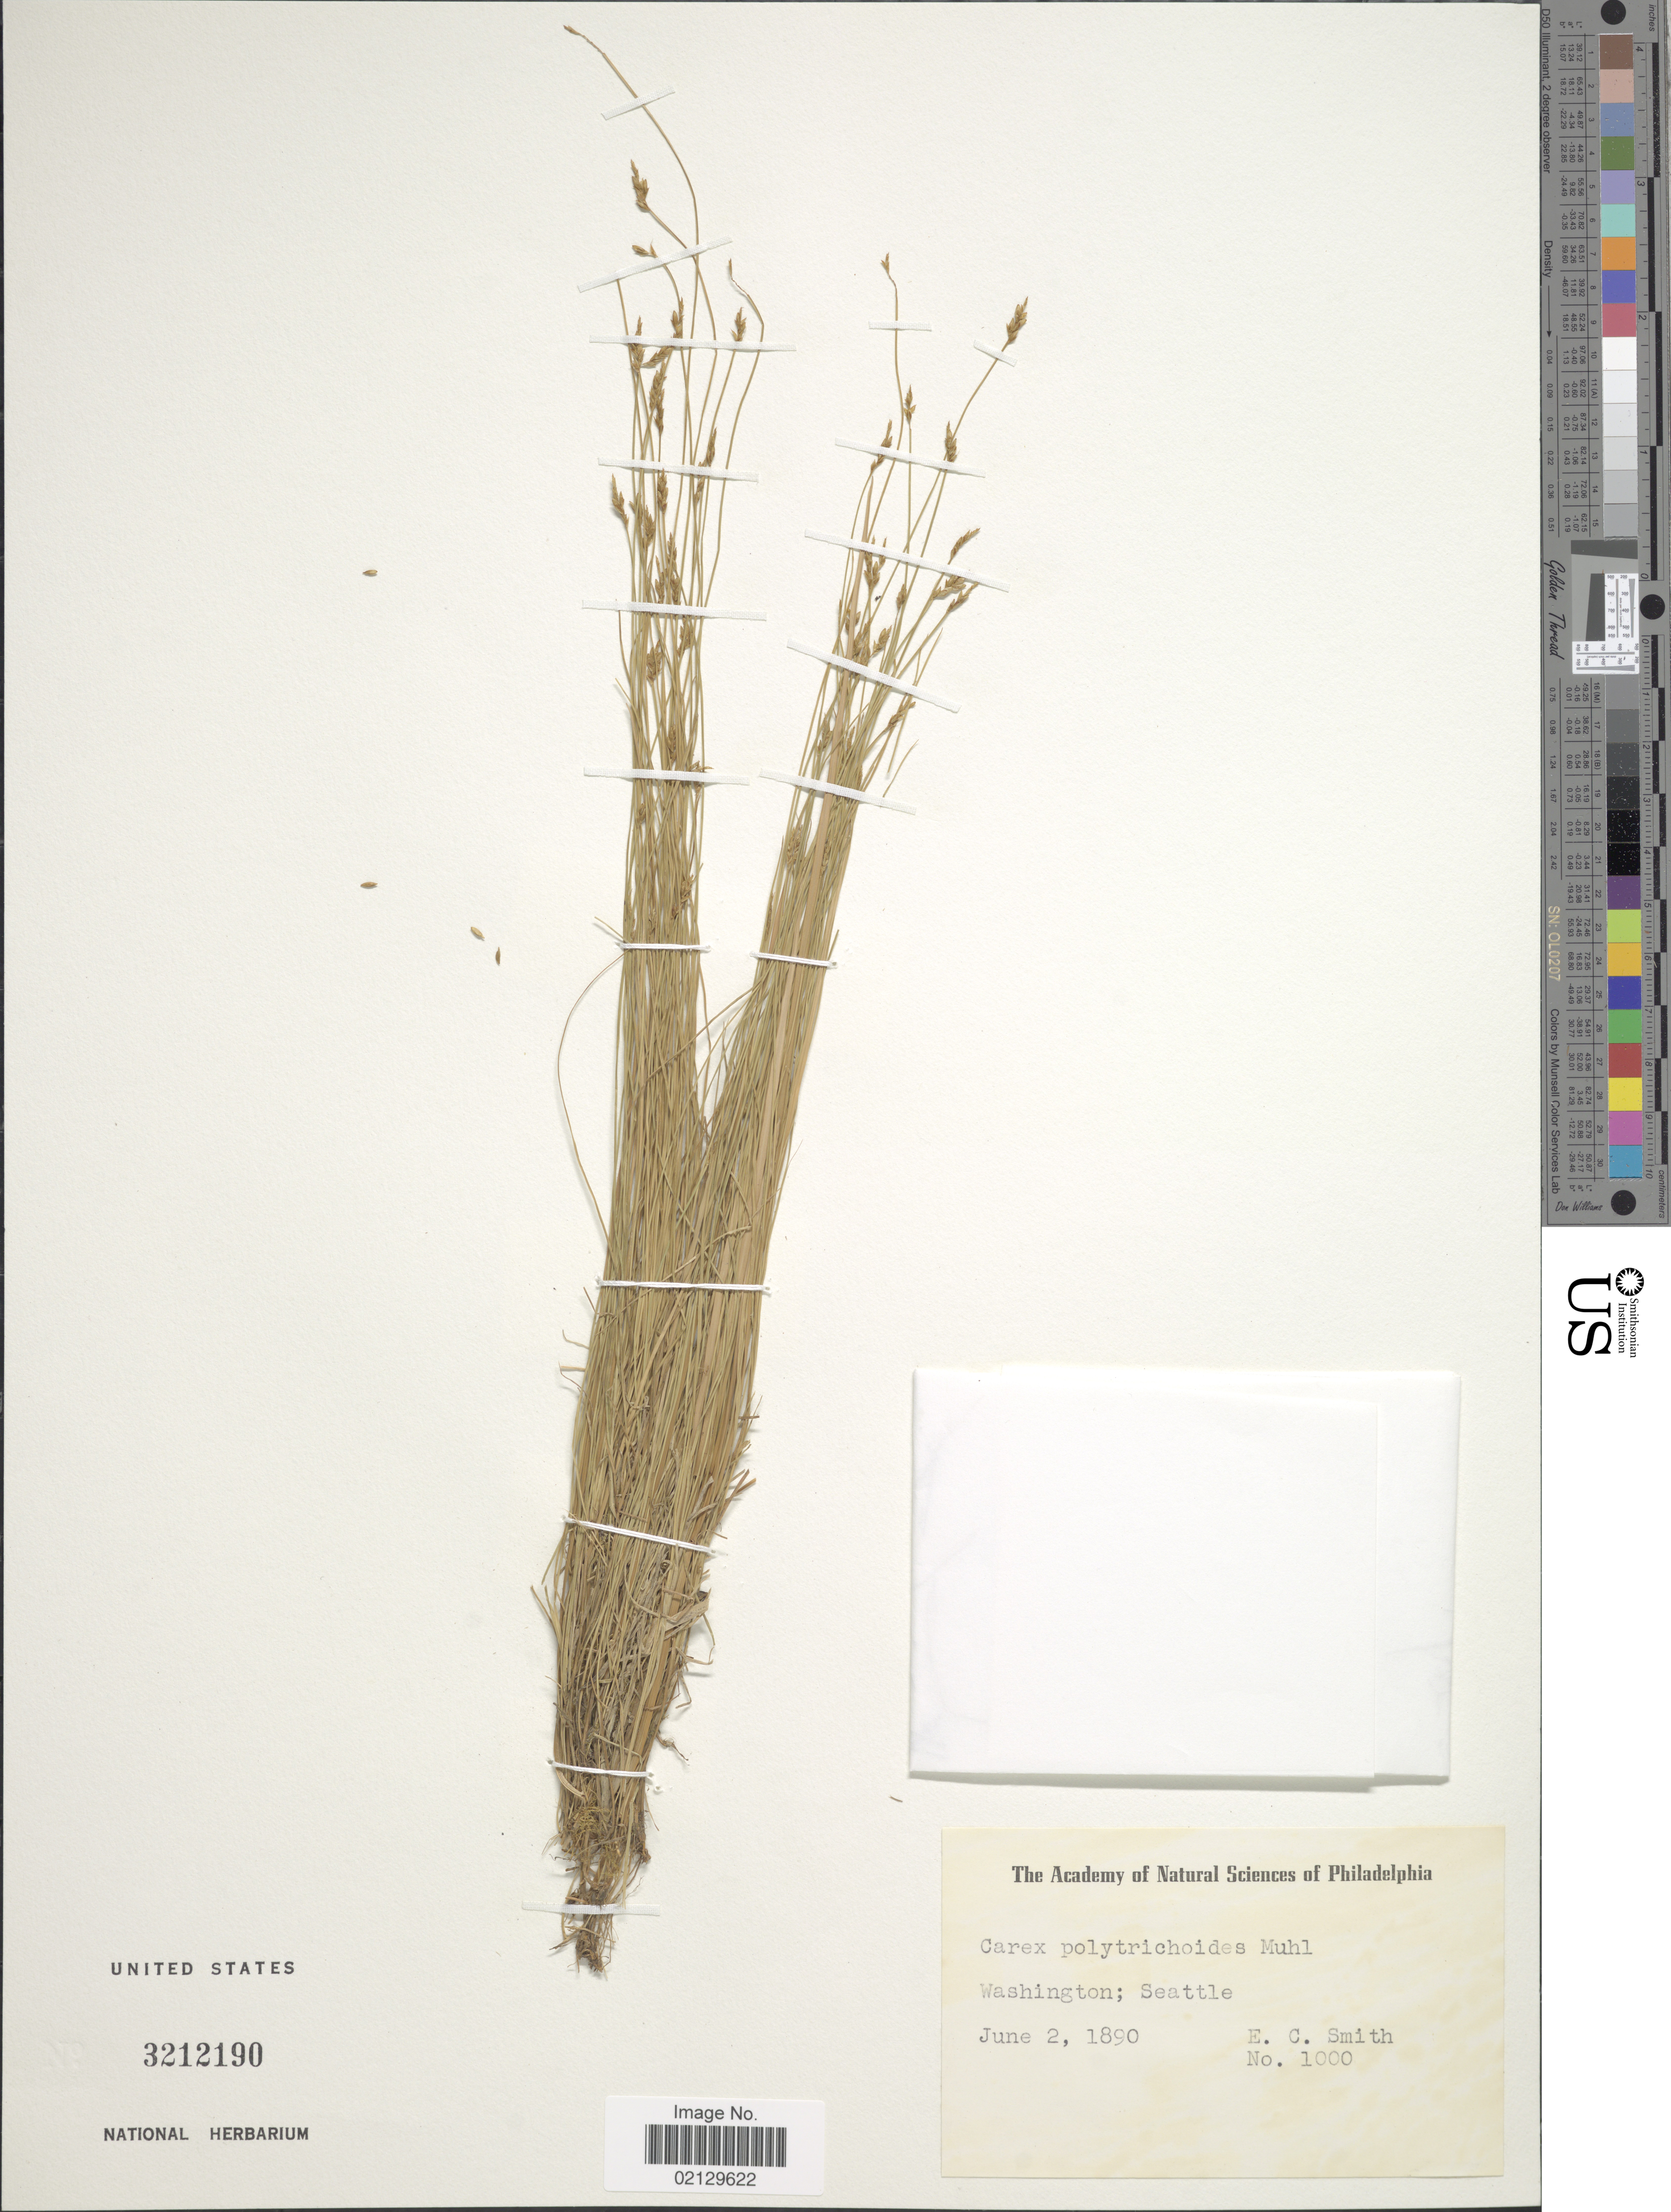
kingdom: Plantae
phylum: Tracheophyta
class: Liliopsida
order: Poales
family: Cyperaceae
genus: Carex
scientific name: Carex leptalea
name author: Wahlenb.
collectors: E. Smith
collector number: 1000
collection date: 1890-06-02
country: United States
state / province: Washington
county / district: King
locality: Washington; Seattle.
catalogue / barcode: US 3212190